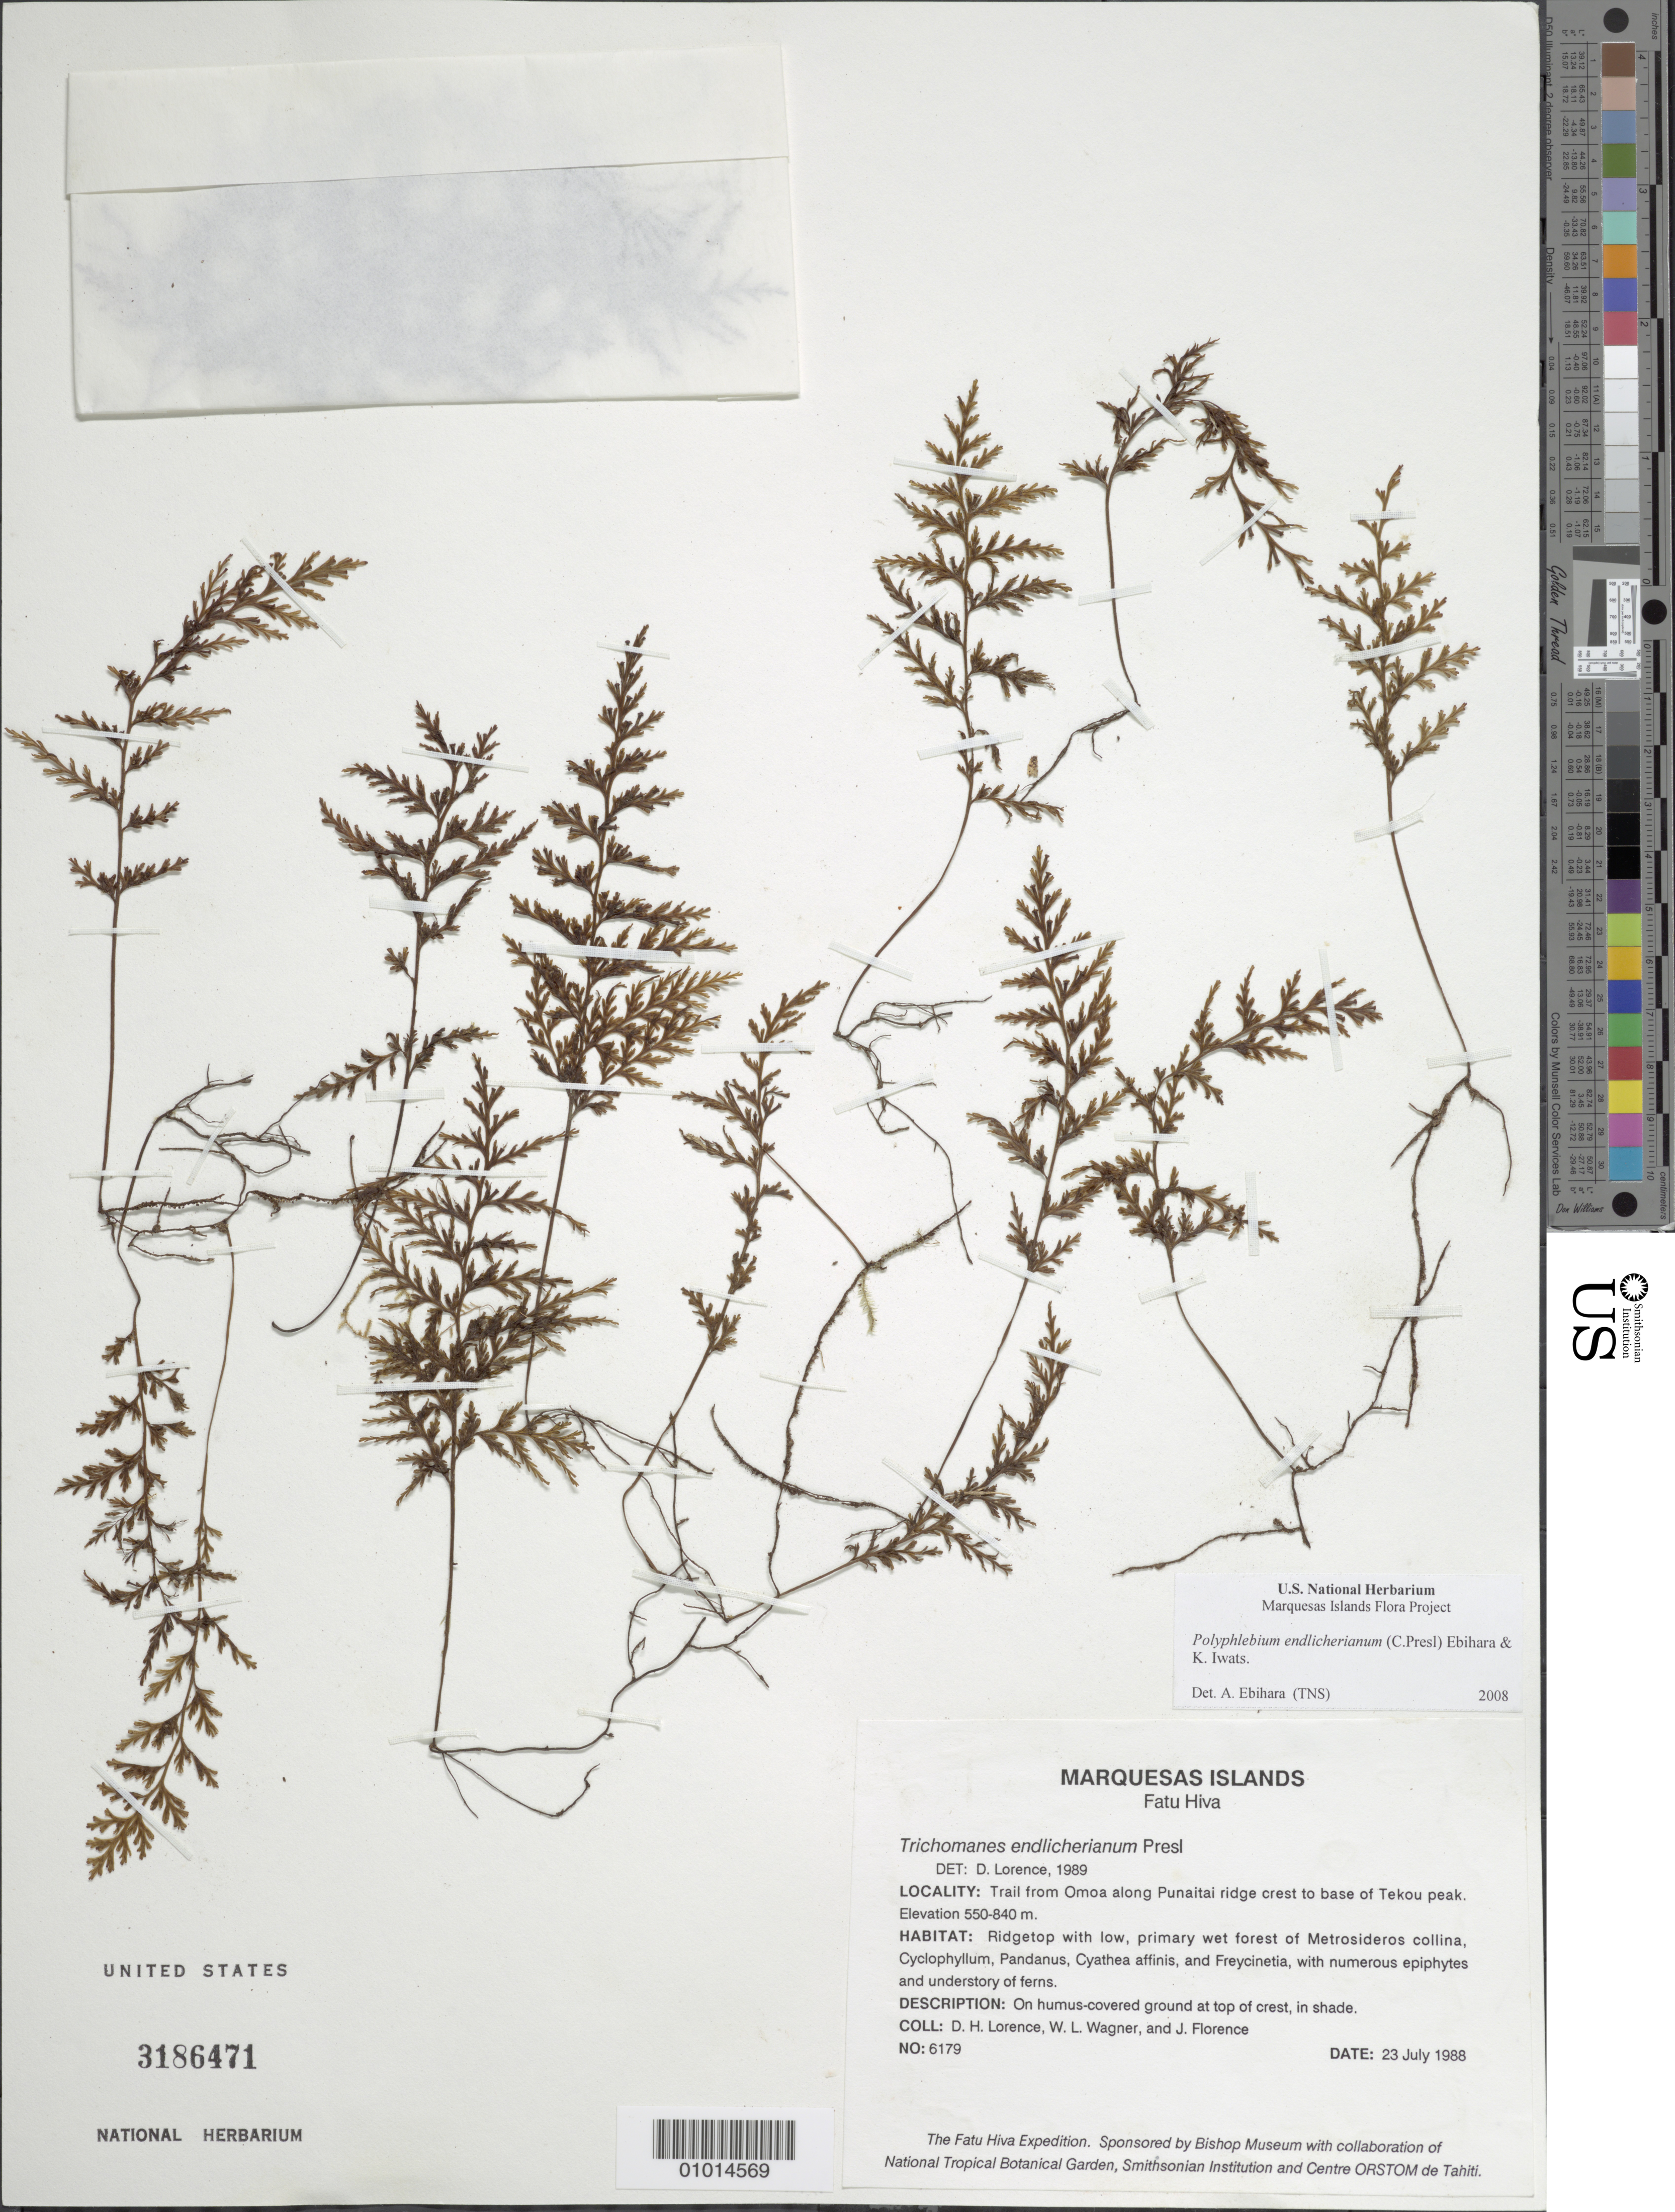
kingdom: Plantae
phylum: Tracheophyta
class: Polypodiopsida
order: Hymenophyllales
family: Hymenophyllaceae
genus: Polyphlebium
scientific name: Polyphlebium endlicherianum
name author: (C. Presl) Ebihara & K. Iwats.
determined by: Ebihara, A.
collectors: D. Lorence, W. L. Wagner & J. Florence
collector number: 6179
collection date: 1988-07-23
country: French Polynesia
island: Fatu Hiva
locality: trail from 'Omo'a along Punaitai ridge crest to base of Tekou peak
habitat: Ridgetop with low, primary wet forest of Metrosideros collina, Cyclophyllum, Pandanus, Cyathea affinis, and Freycinetia, with numerous epiphytes and understory of ferns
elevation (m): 550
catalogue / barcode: US 3186471